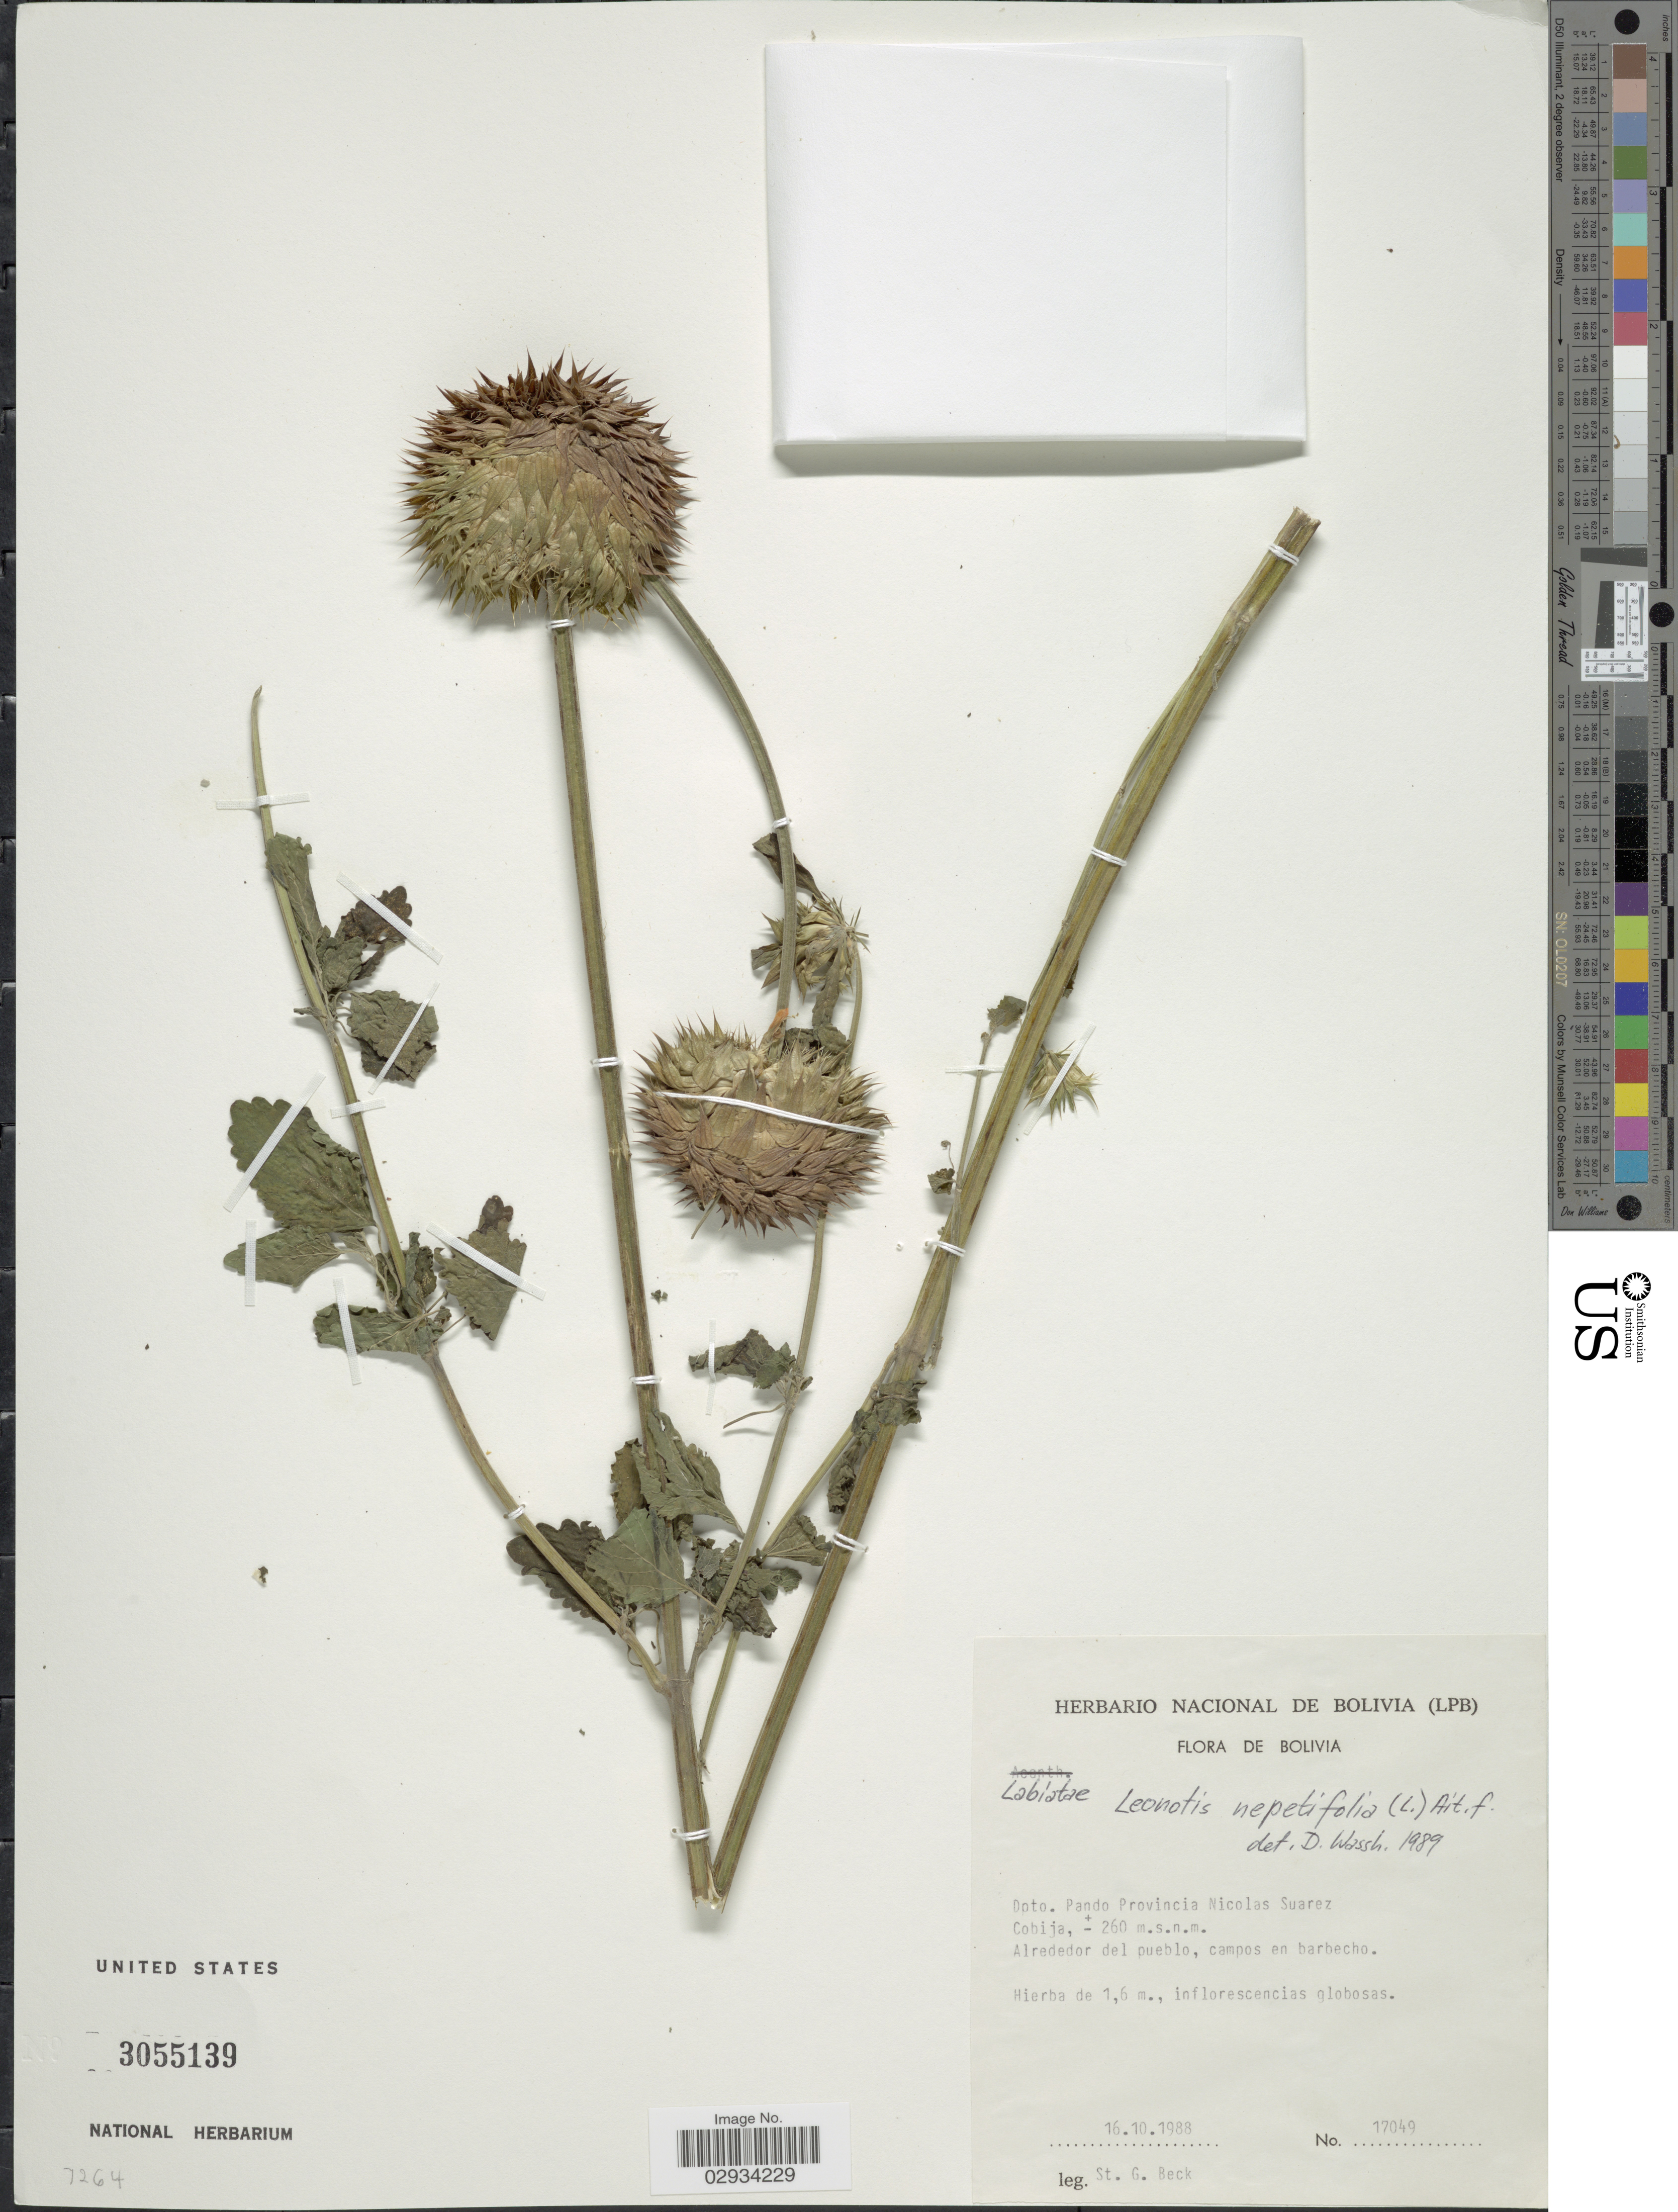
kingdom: Plantae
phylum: Tracheophyta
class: Magnoliopsida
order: Lamiales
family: Lamiaceae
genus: Leonotis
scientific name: Leonotis nepetifolia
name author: (L.) R. Br.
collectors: S. Beck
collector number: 17049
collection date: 1988-10-16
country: Bolivia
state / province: Pando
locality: Dpto. Pando Provincia Nicolas Suarez. Cobija.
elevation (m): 260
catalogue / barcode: US 3055139